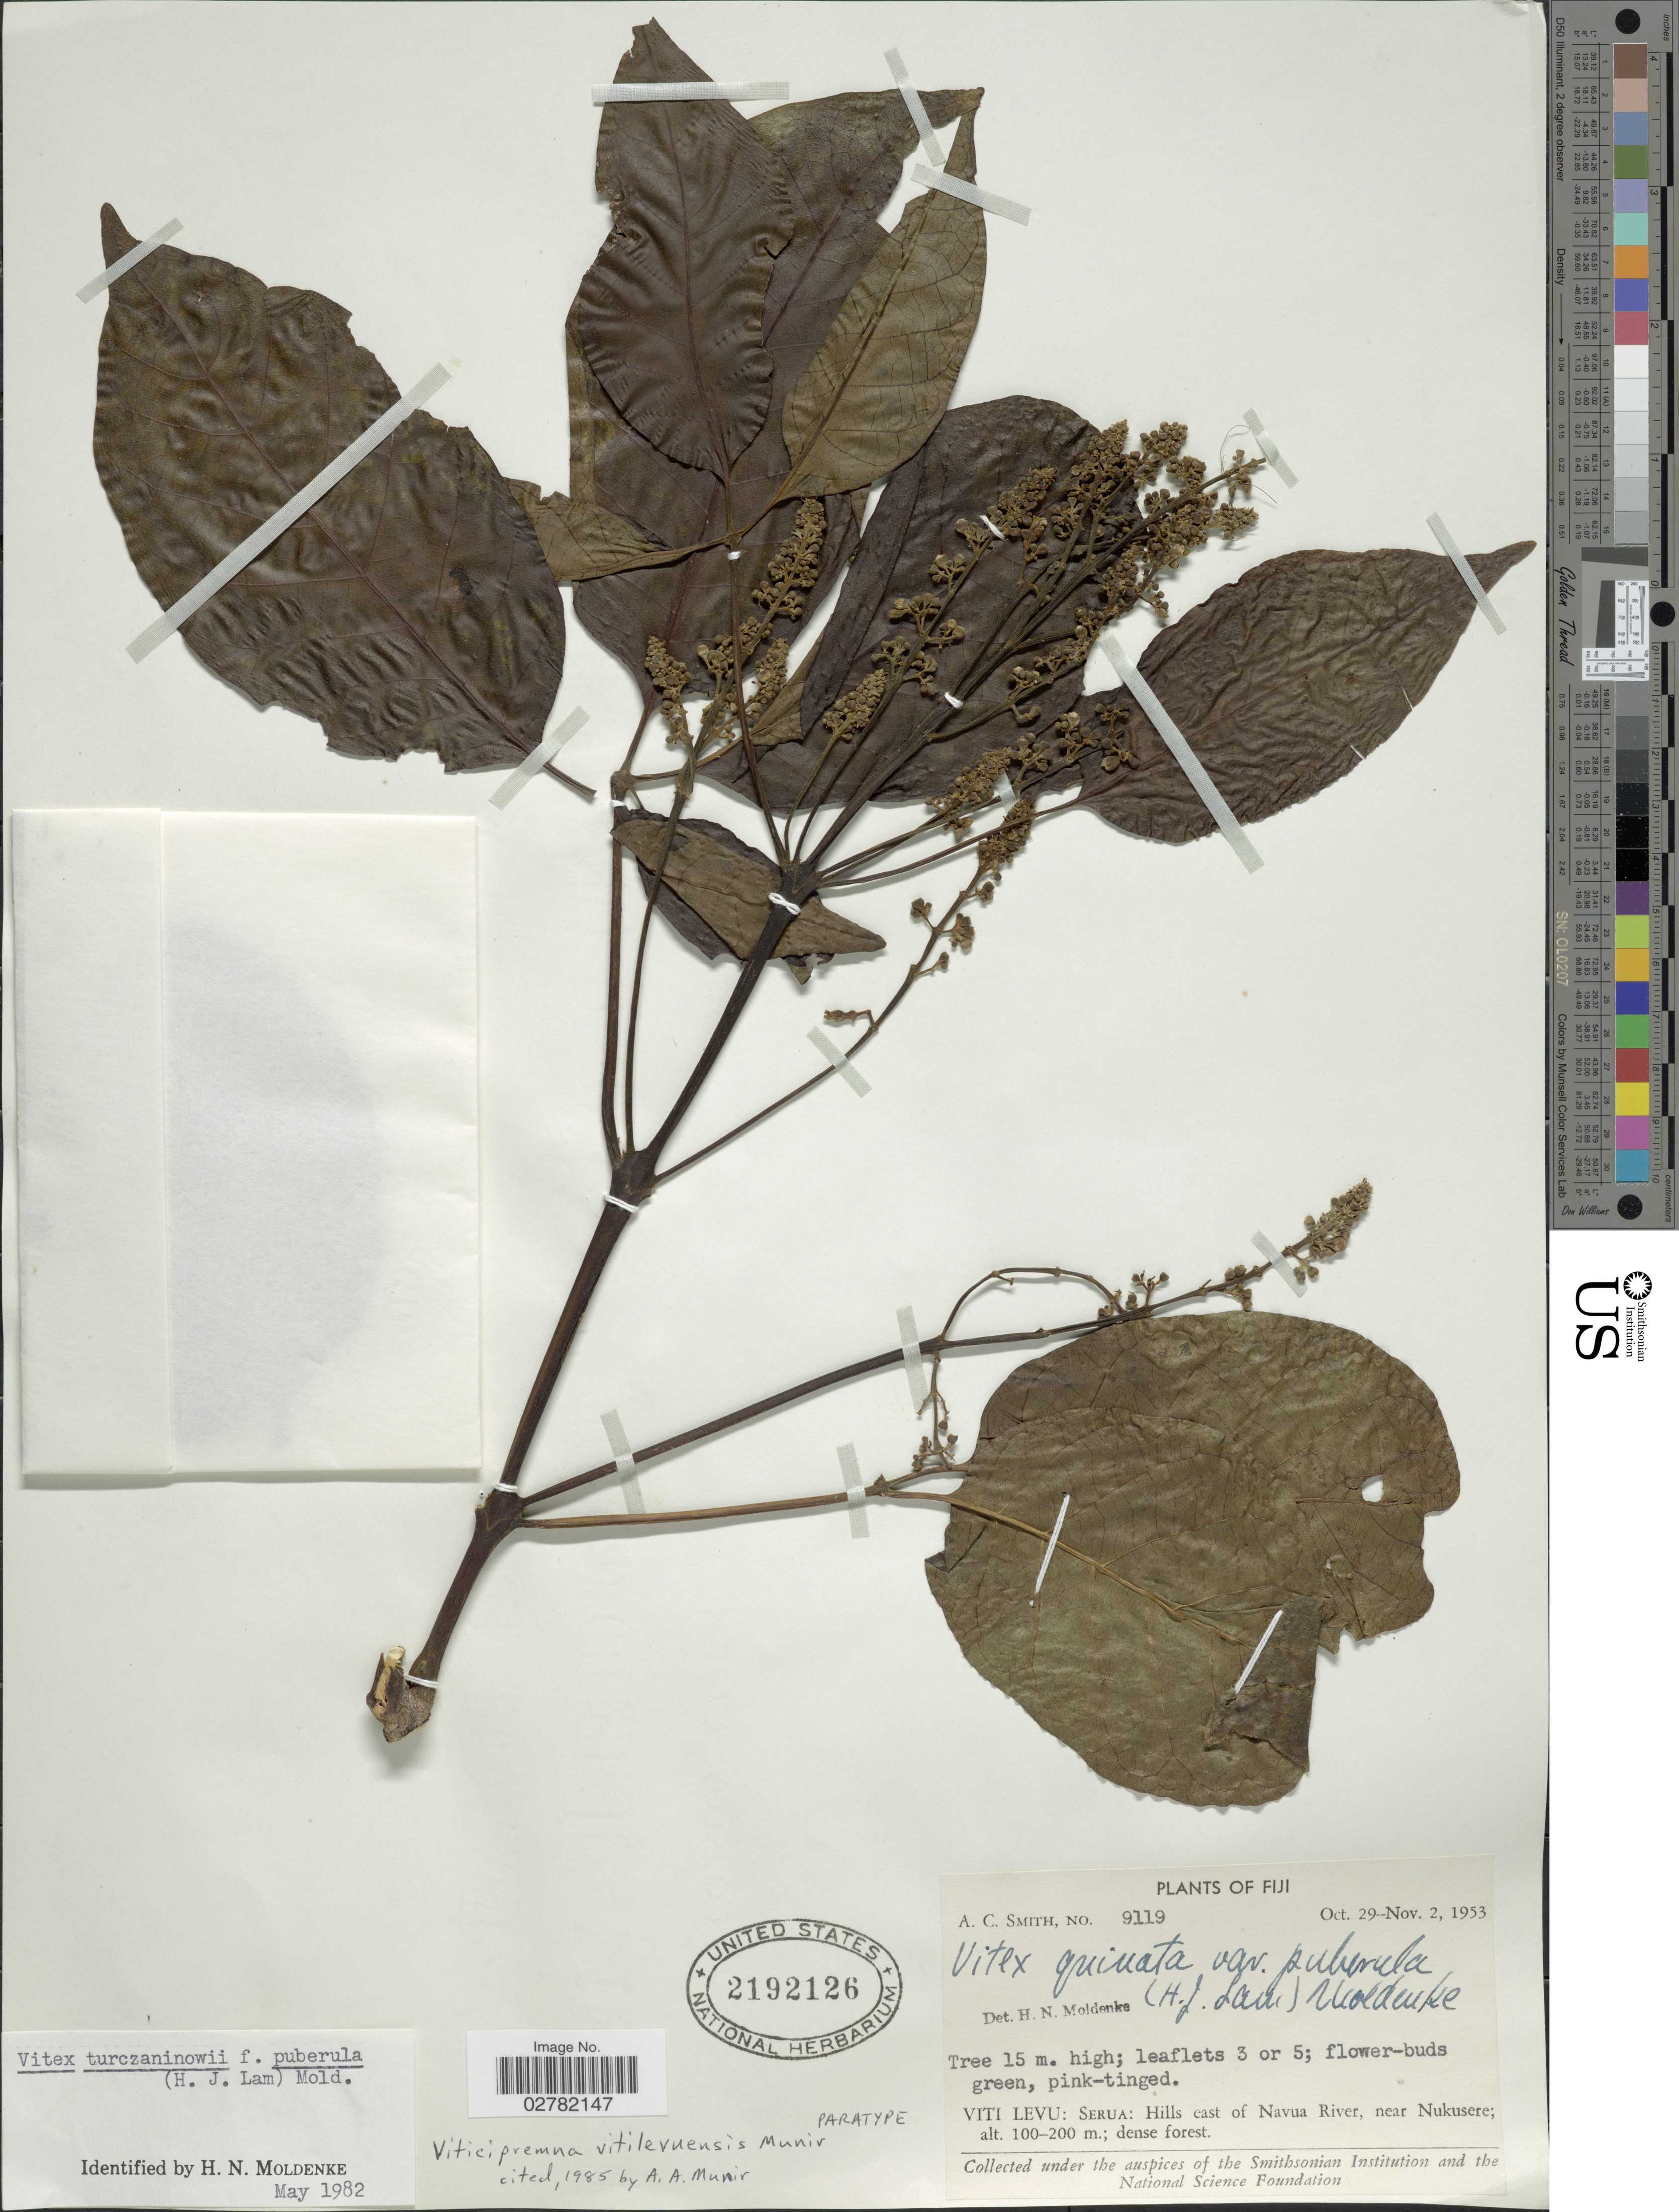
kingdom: Plantae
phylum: Tracheophyta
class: Magnoliopsida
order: Lamiales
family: Lamiaceae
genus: Viticipremna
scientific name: Viticipremna vitilevuensis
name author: Munir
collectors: A. C. Smith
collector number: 9119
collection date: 1953-10-29/1953-11-02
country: Fiji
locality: Viti Levu: Serua: Hills east of Navua River, near Nukusere.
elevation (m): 100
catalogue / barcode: US 2192126